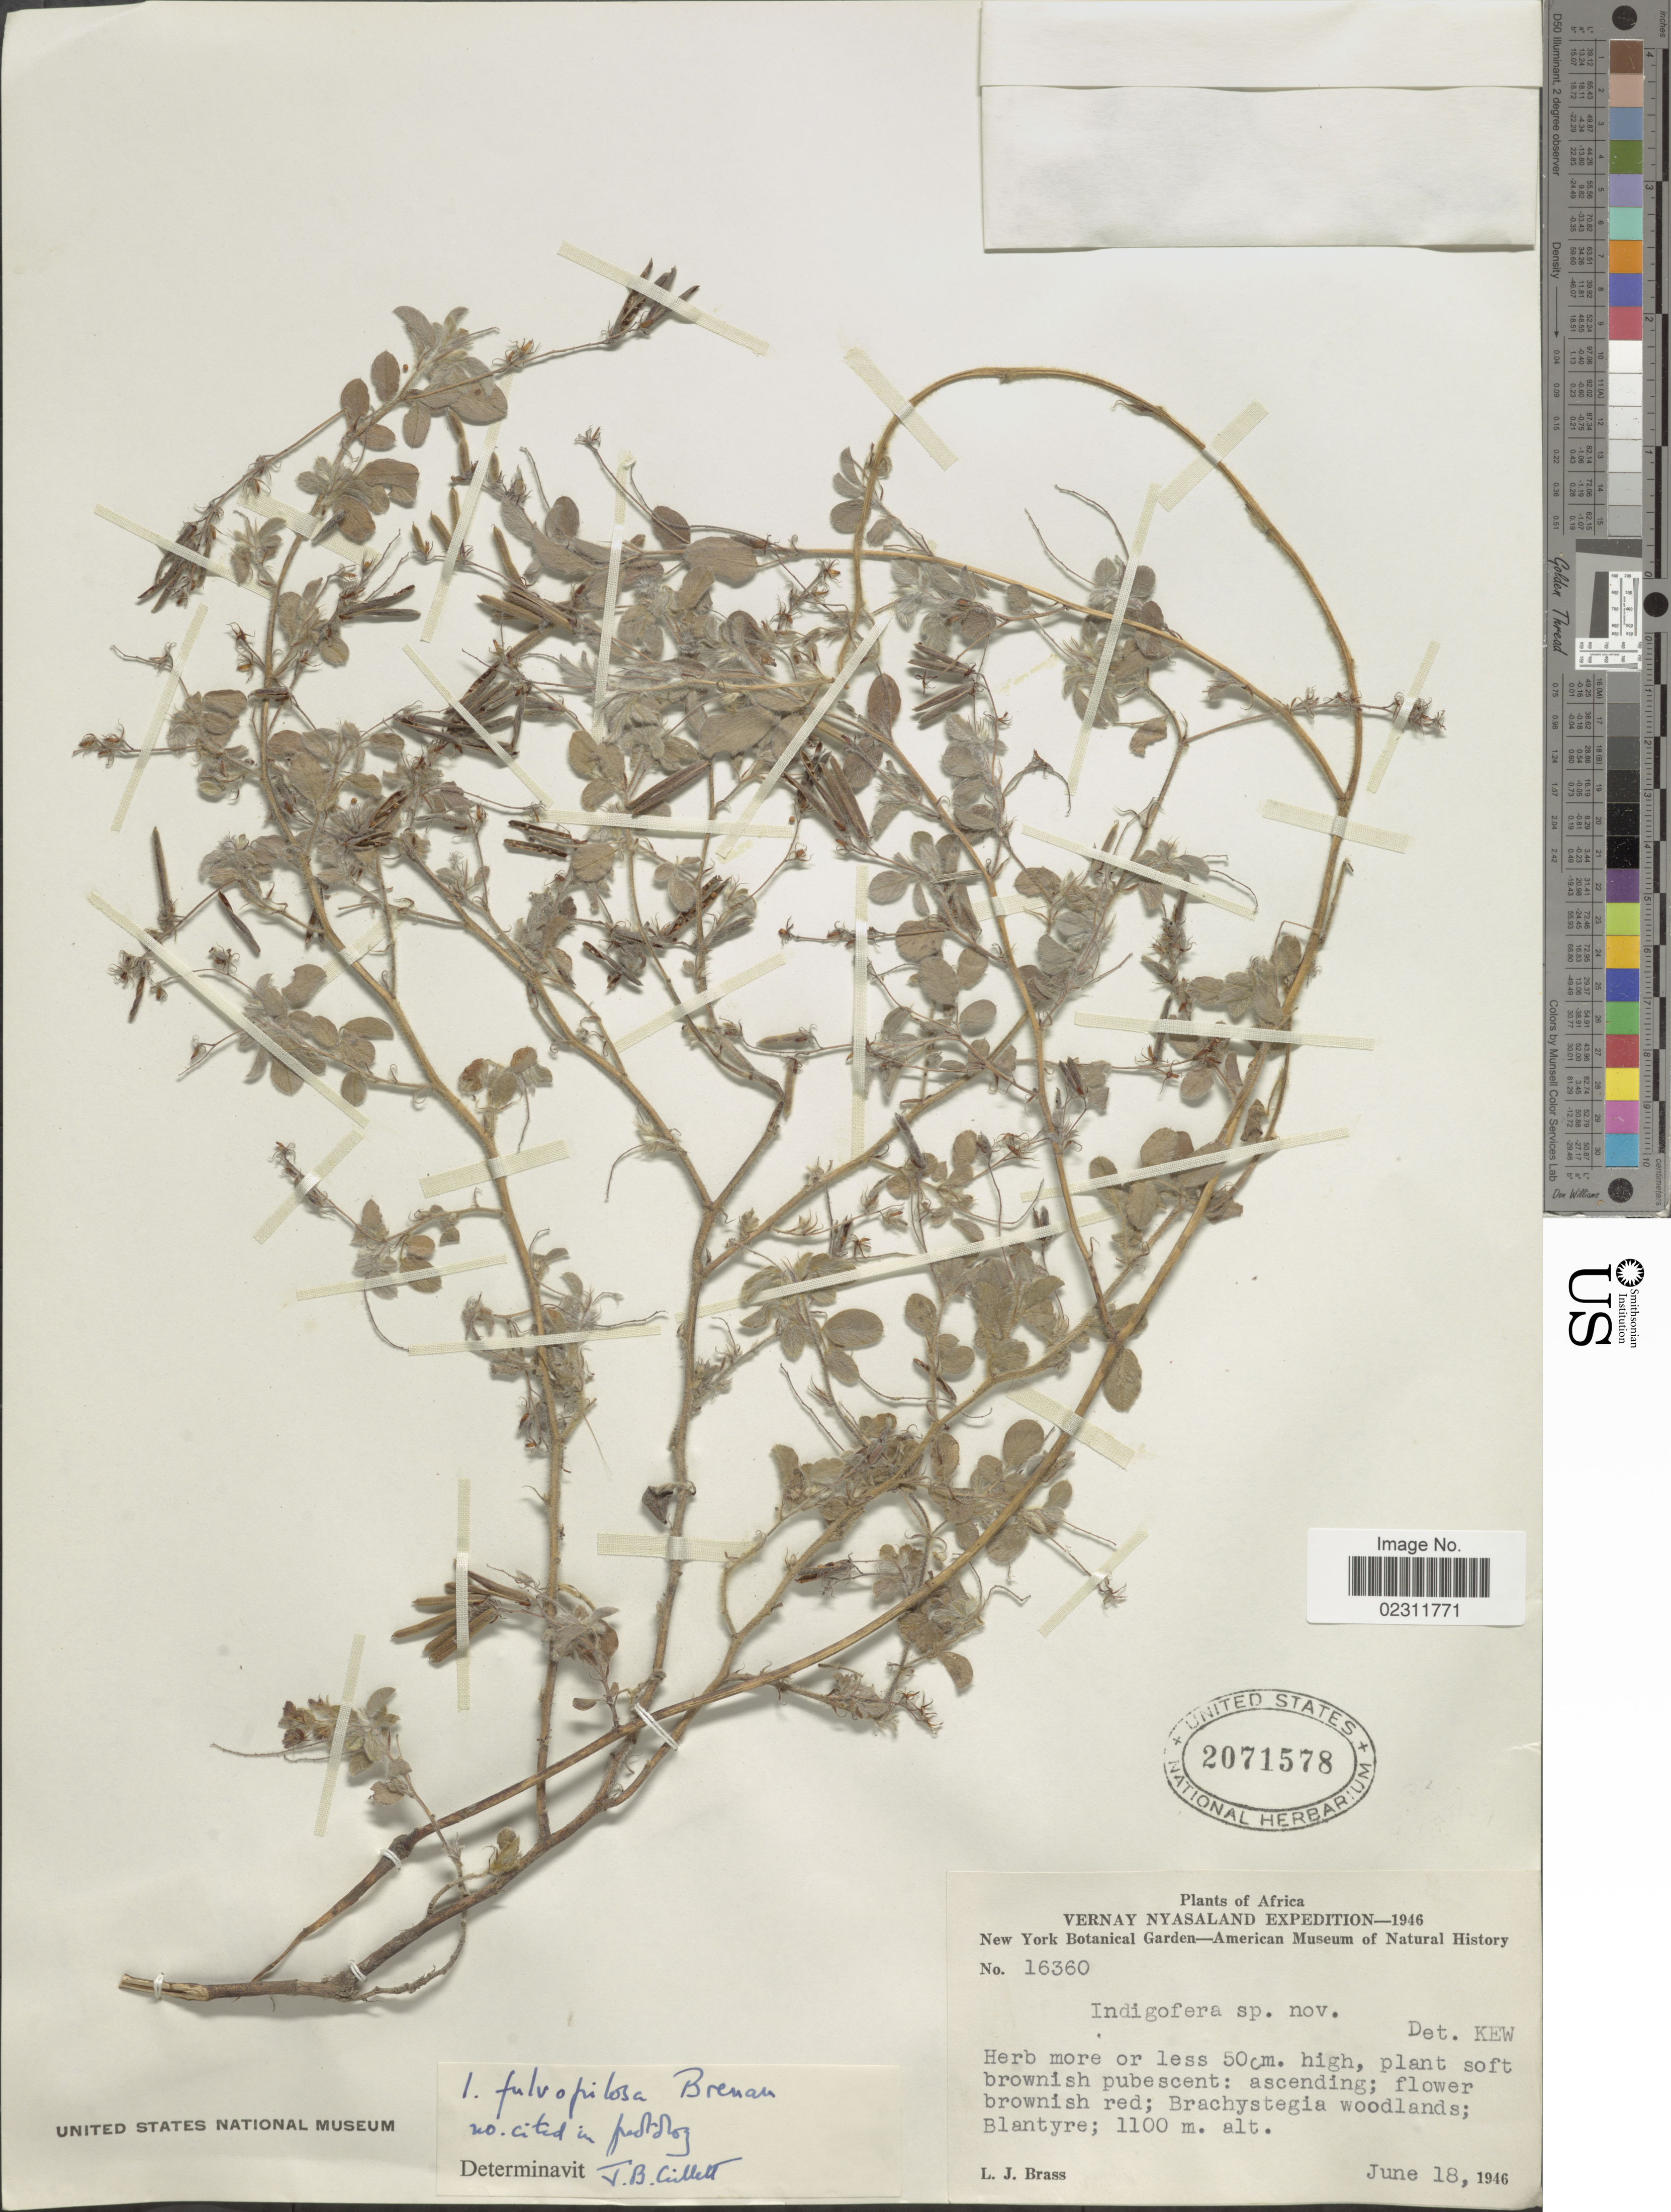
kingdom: Plantae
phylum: Tracheophyta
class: Magnoliopsida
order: Fabales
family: Fabaceae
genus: Indigofera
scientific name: Indigofera fulvopilosa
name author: Brenan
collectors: L. J. Brass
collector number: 16360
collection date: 1946-06-18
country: Malawi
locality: Africa, Vernay Nyasaland, Blantyre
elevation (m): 1100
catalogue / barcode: US 2071578